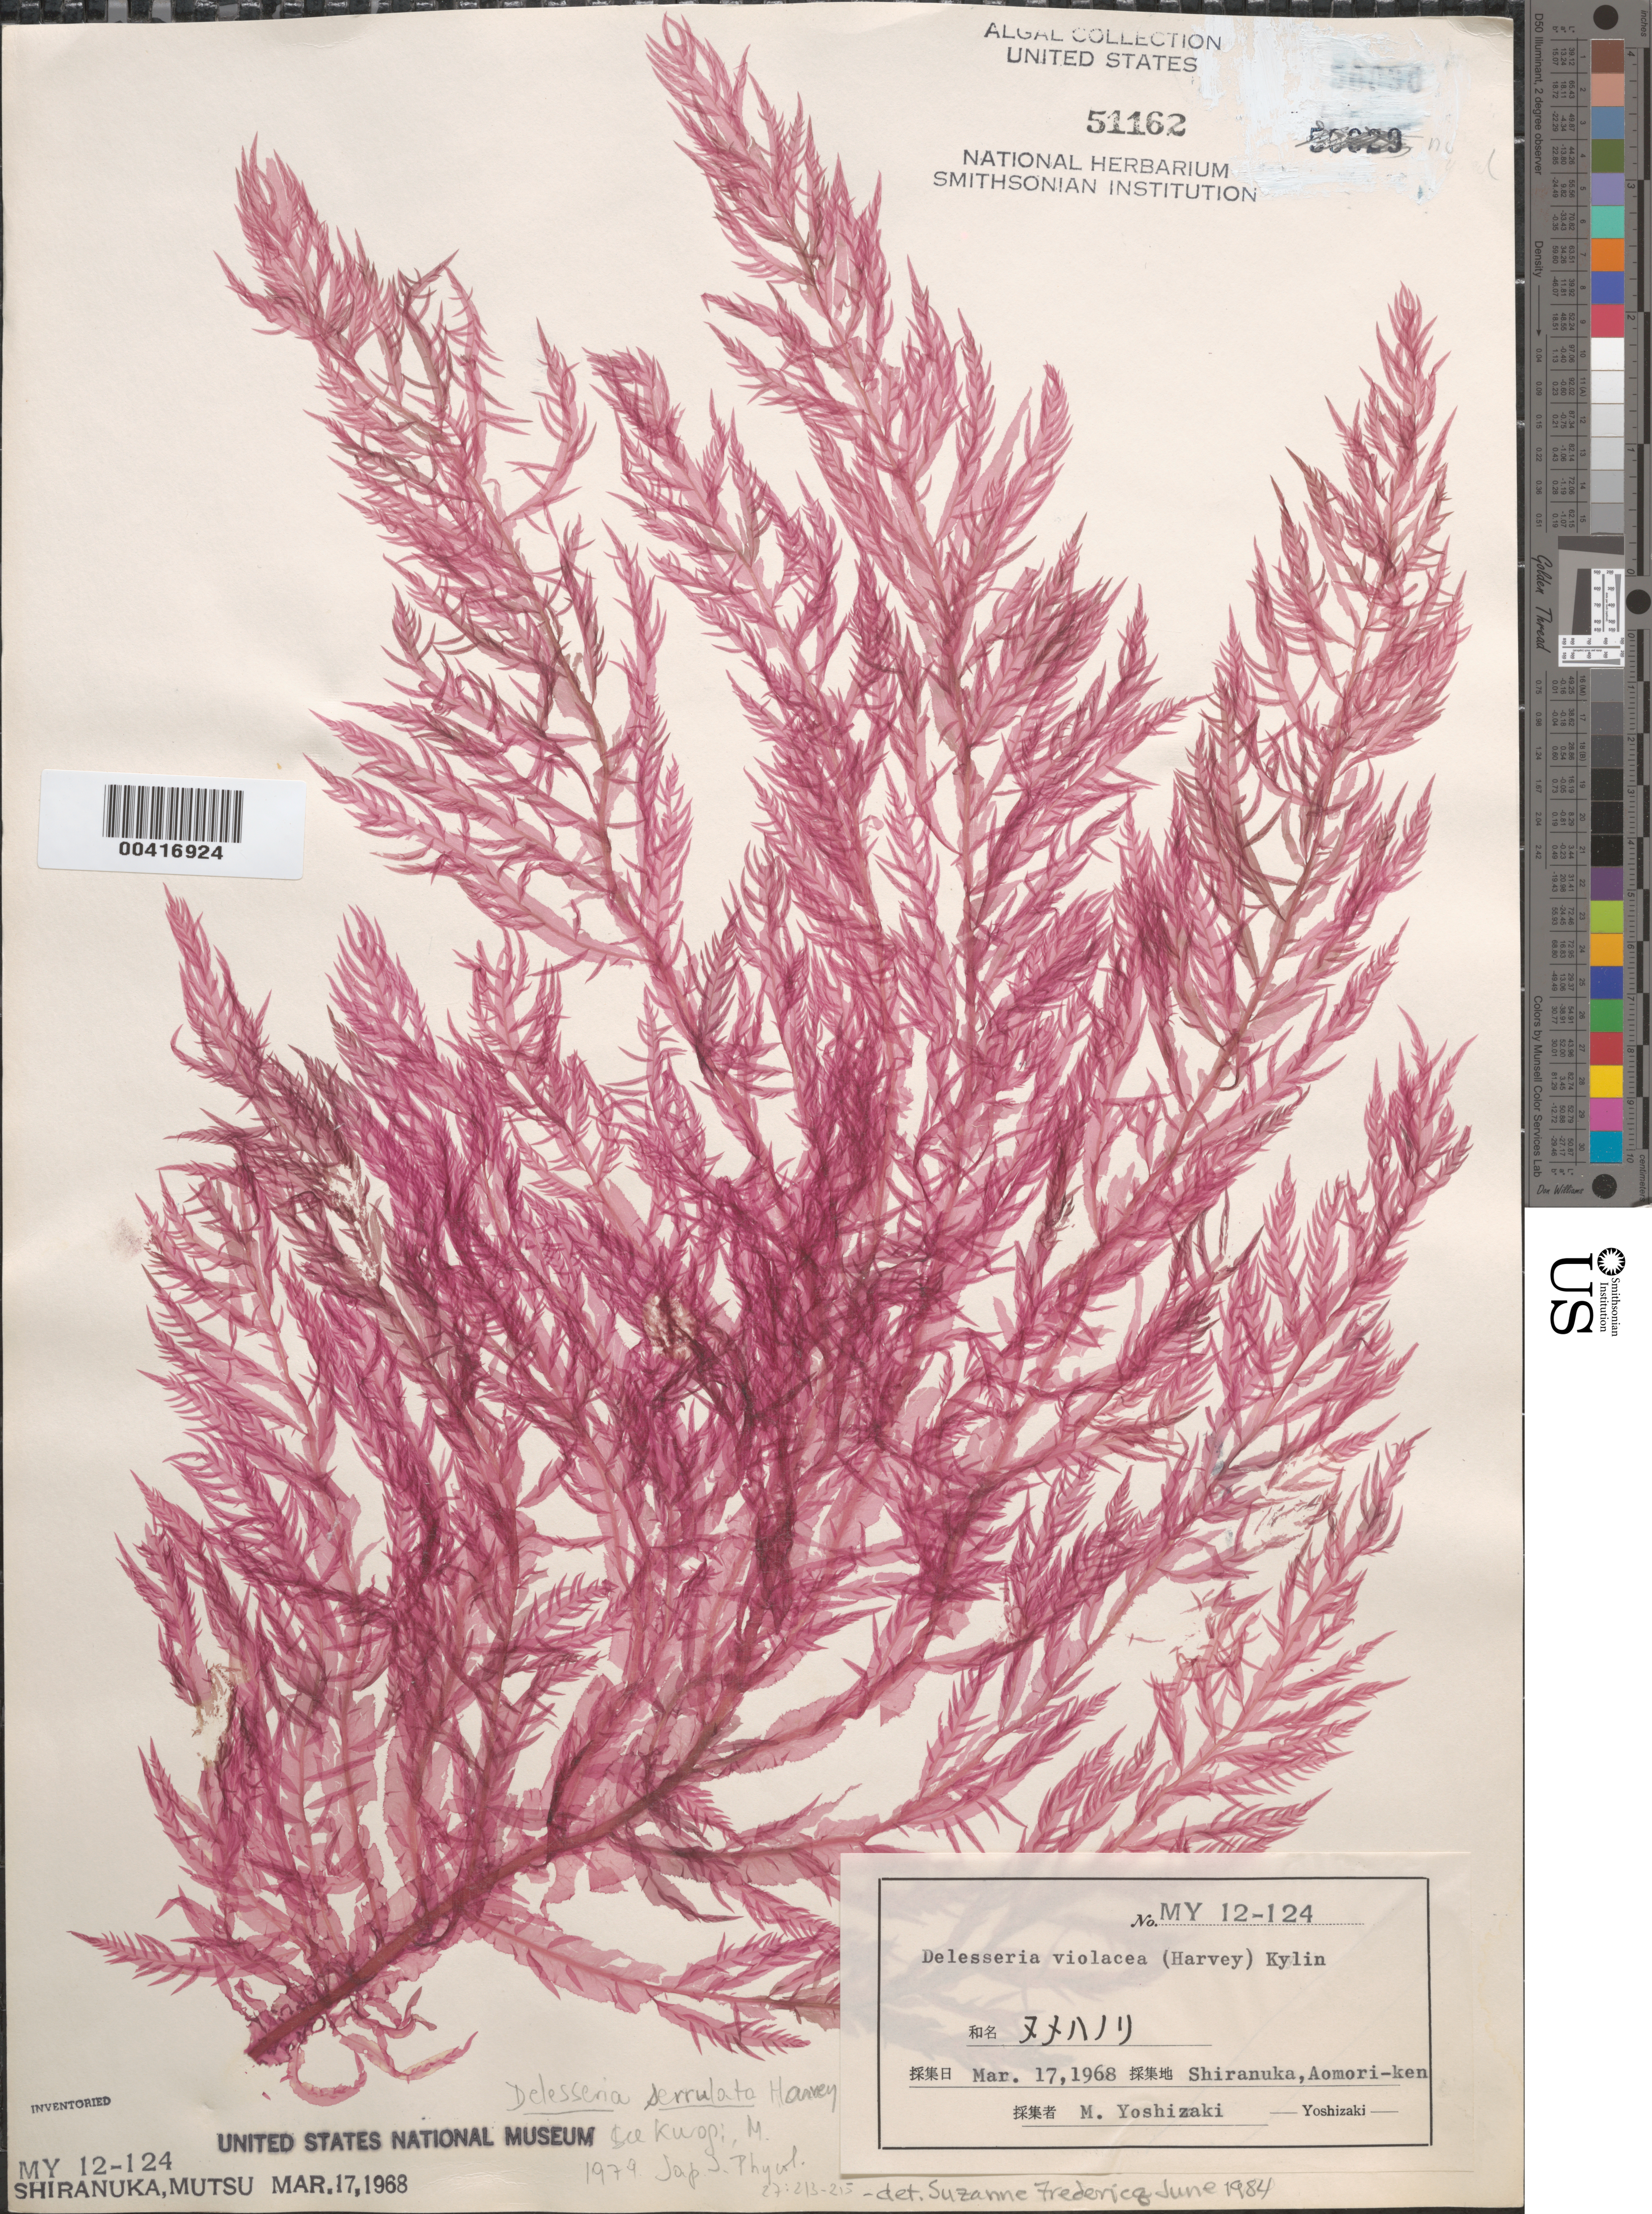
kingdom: Plantae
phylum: Rhodophyta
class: Florideophyceae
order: Ceramiales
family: Delesseriaceae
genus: Cumathamnion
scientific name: Cumathamnion serrulatum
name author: (Harvey) M.J. Wynne & G.W. Saunders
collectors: M. Yoshizaki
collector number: My 12-124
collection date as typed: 17 Mar 1968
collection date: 1968-03-17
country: Japan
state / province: Aomori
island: Honshu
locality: Shiranuka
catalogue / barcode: US 51162